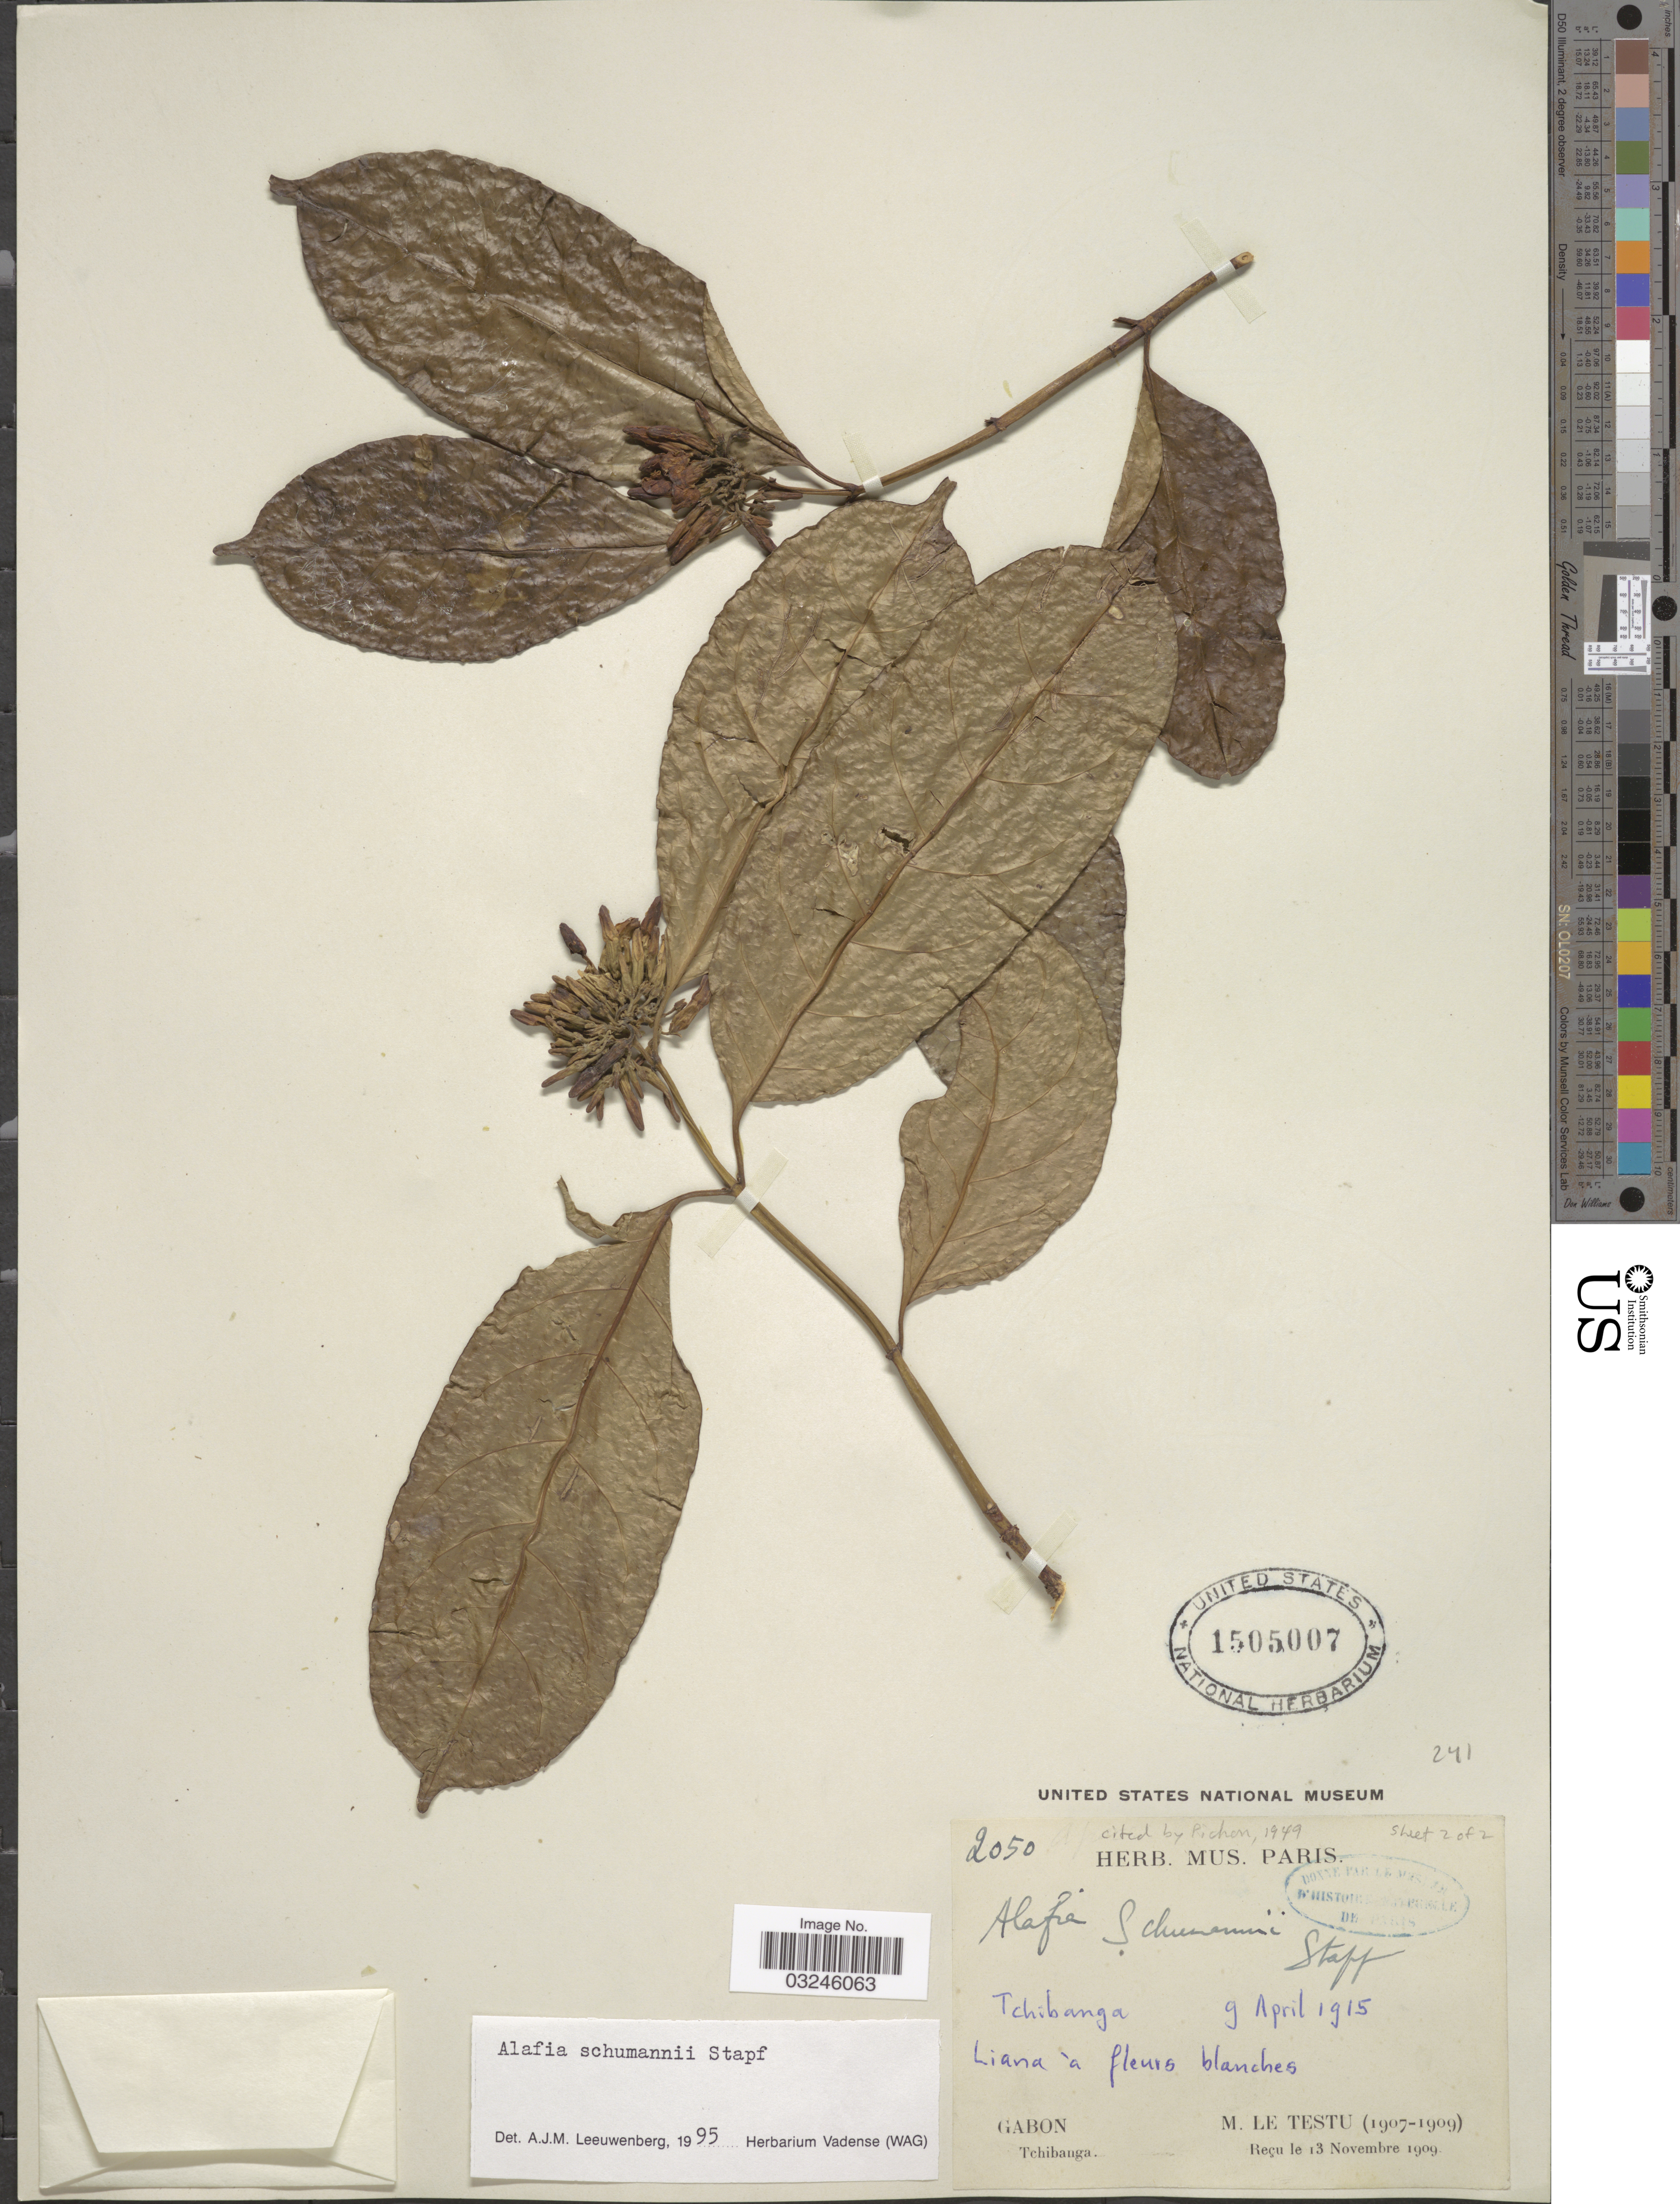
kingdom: Plantae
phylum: Tracheophyta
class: Magnoliopsida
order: Gentianales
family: Apocynaceae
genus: Alafia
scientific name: Alafia schumannii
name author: Stapf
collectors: M. Le Testu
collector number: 2050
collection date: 1915-04-09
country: Gabon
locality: Tchibanga.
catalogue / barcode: US 1505007